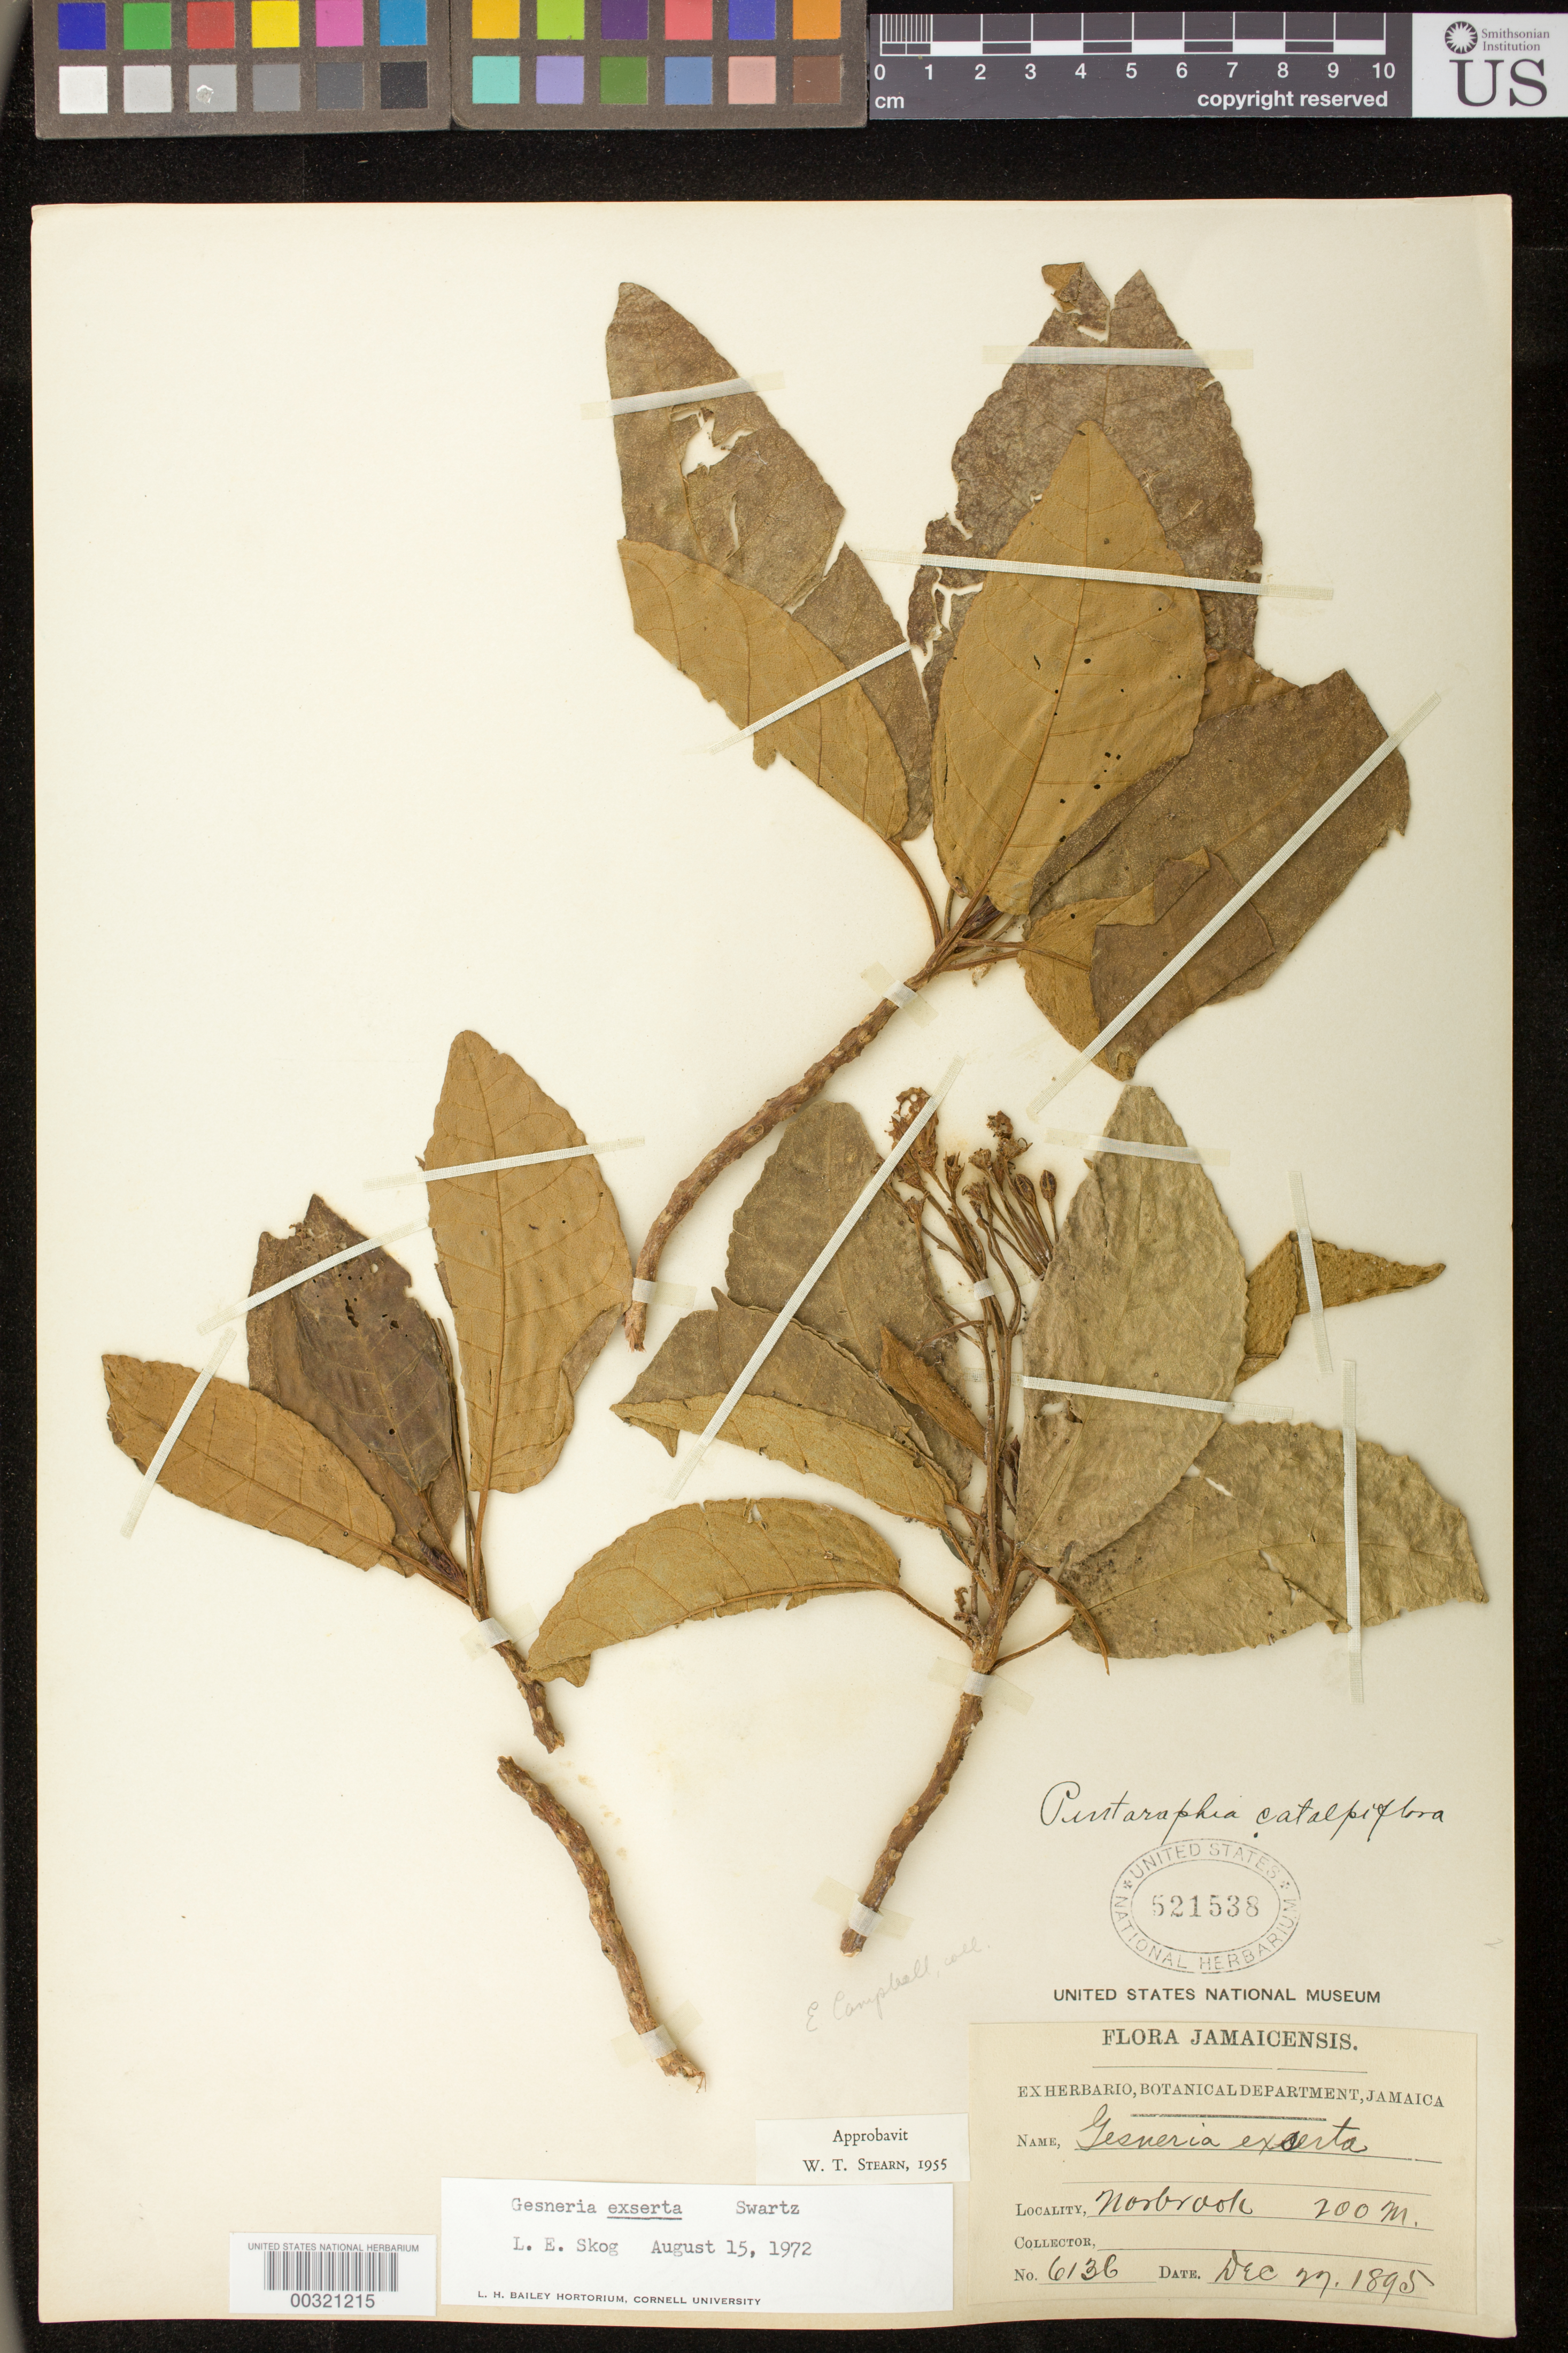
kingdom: Plantae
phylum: Tracheophyta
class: Magnoliopsida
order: Lamiales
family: Gesneriaceae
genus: Gesneria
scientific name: Gesneria exserta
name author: Sw.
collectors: E. Campbell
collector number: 6136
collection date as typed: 27 Dec 1895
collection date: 1895-12-27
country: Jamaica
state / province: Saint Andrew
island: Jamaica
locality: Norbrook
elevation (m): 183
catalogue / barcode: US 521538